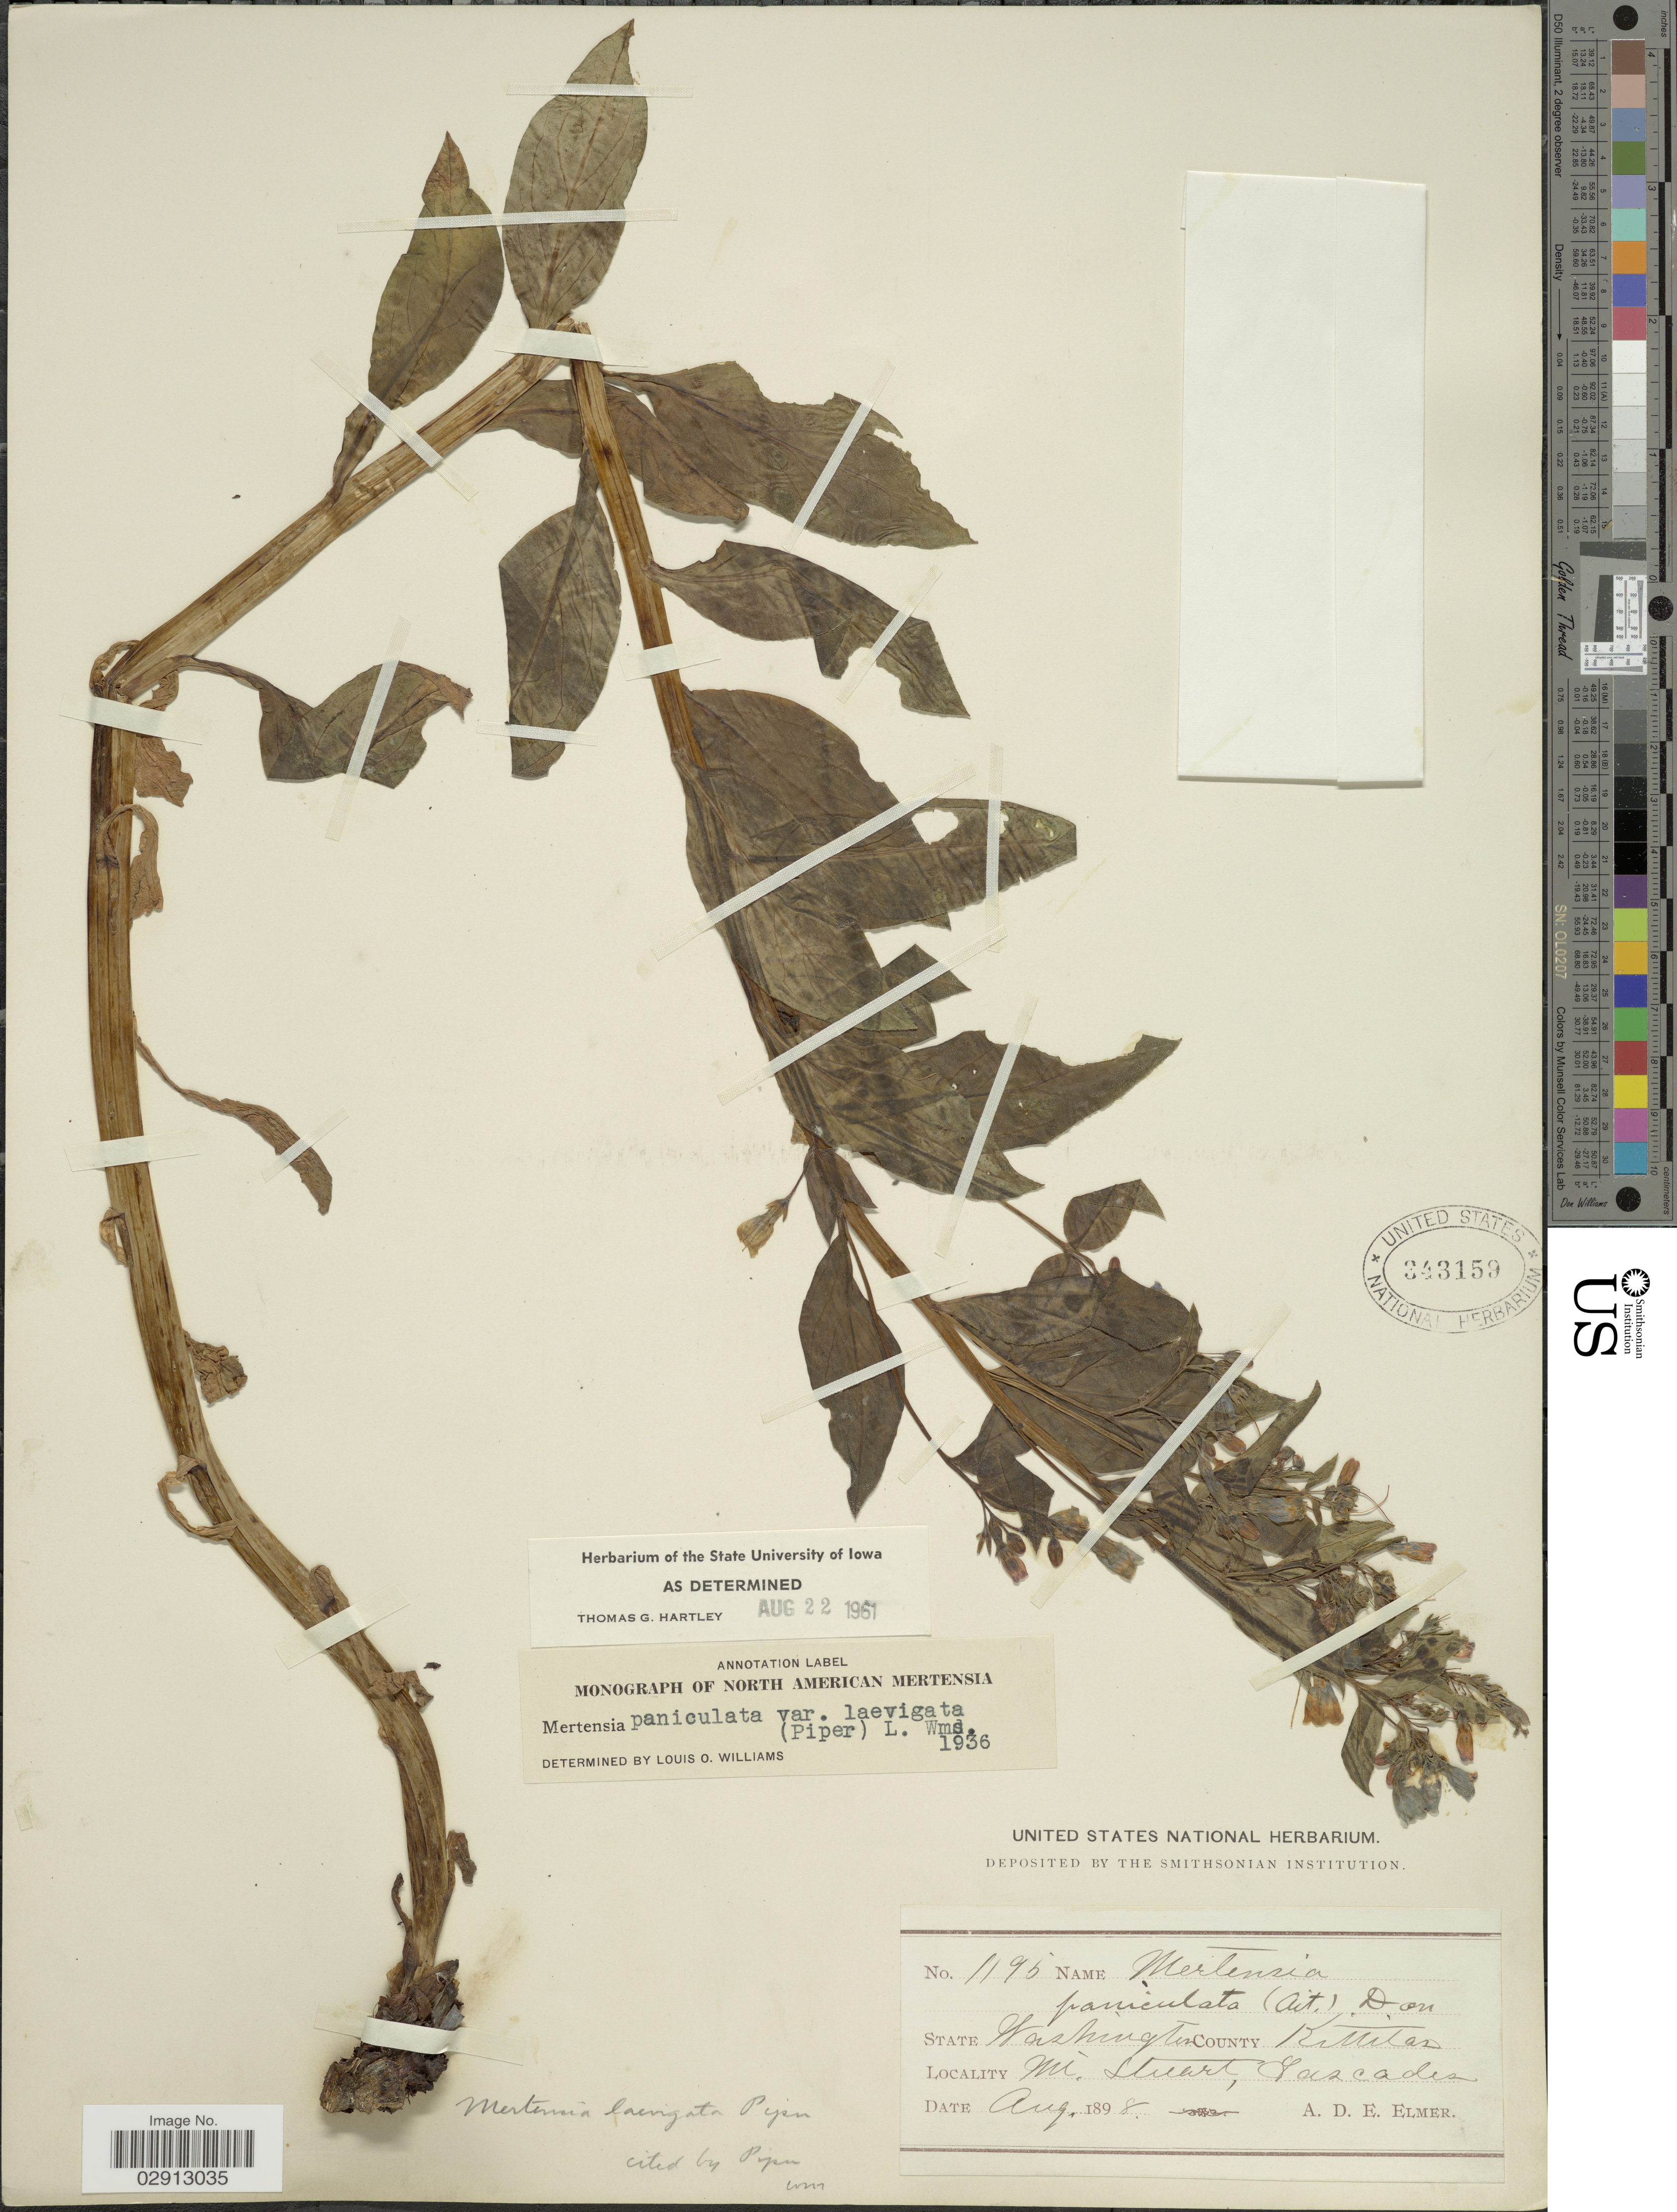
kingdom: Plantae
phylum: Tracheophyta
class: Magnoliopsida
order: Boraginales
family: Boraginaceae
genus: Mertensia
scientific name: Mertensia paniculata var. laevigata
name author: (Piper) L.O. Williams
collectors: A. D. E. Elmer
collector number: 1195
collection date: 1898-08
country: United States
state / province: Washington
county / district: Kittitas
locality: County Kittitas. Mt. Stuart, Cascades.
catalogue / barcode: US 343159